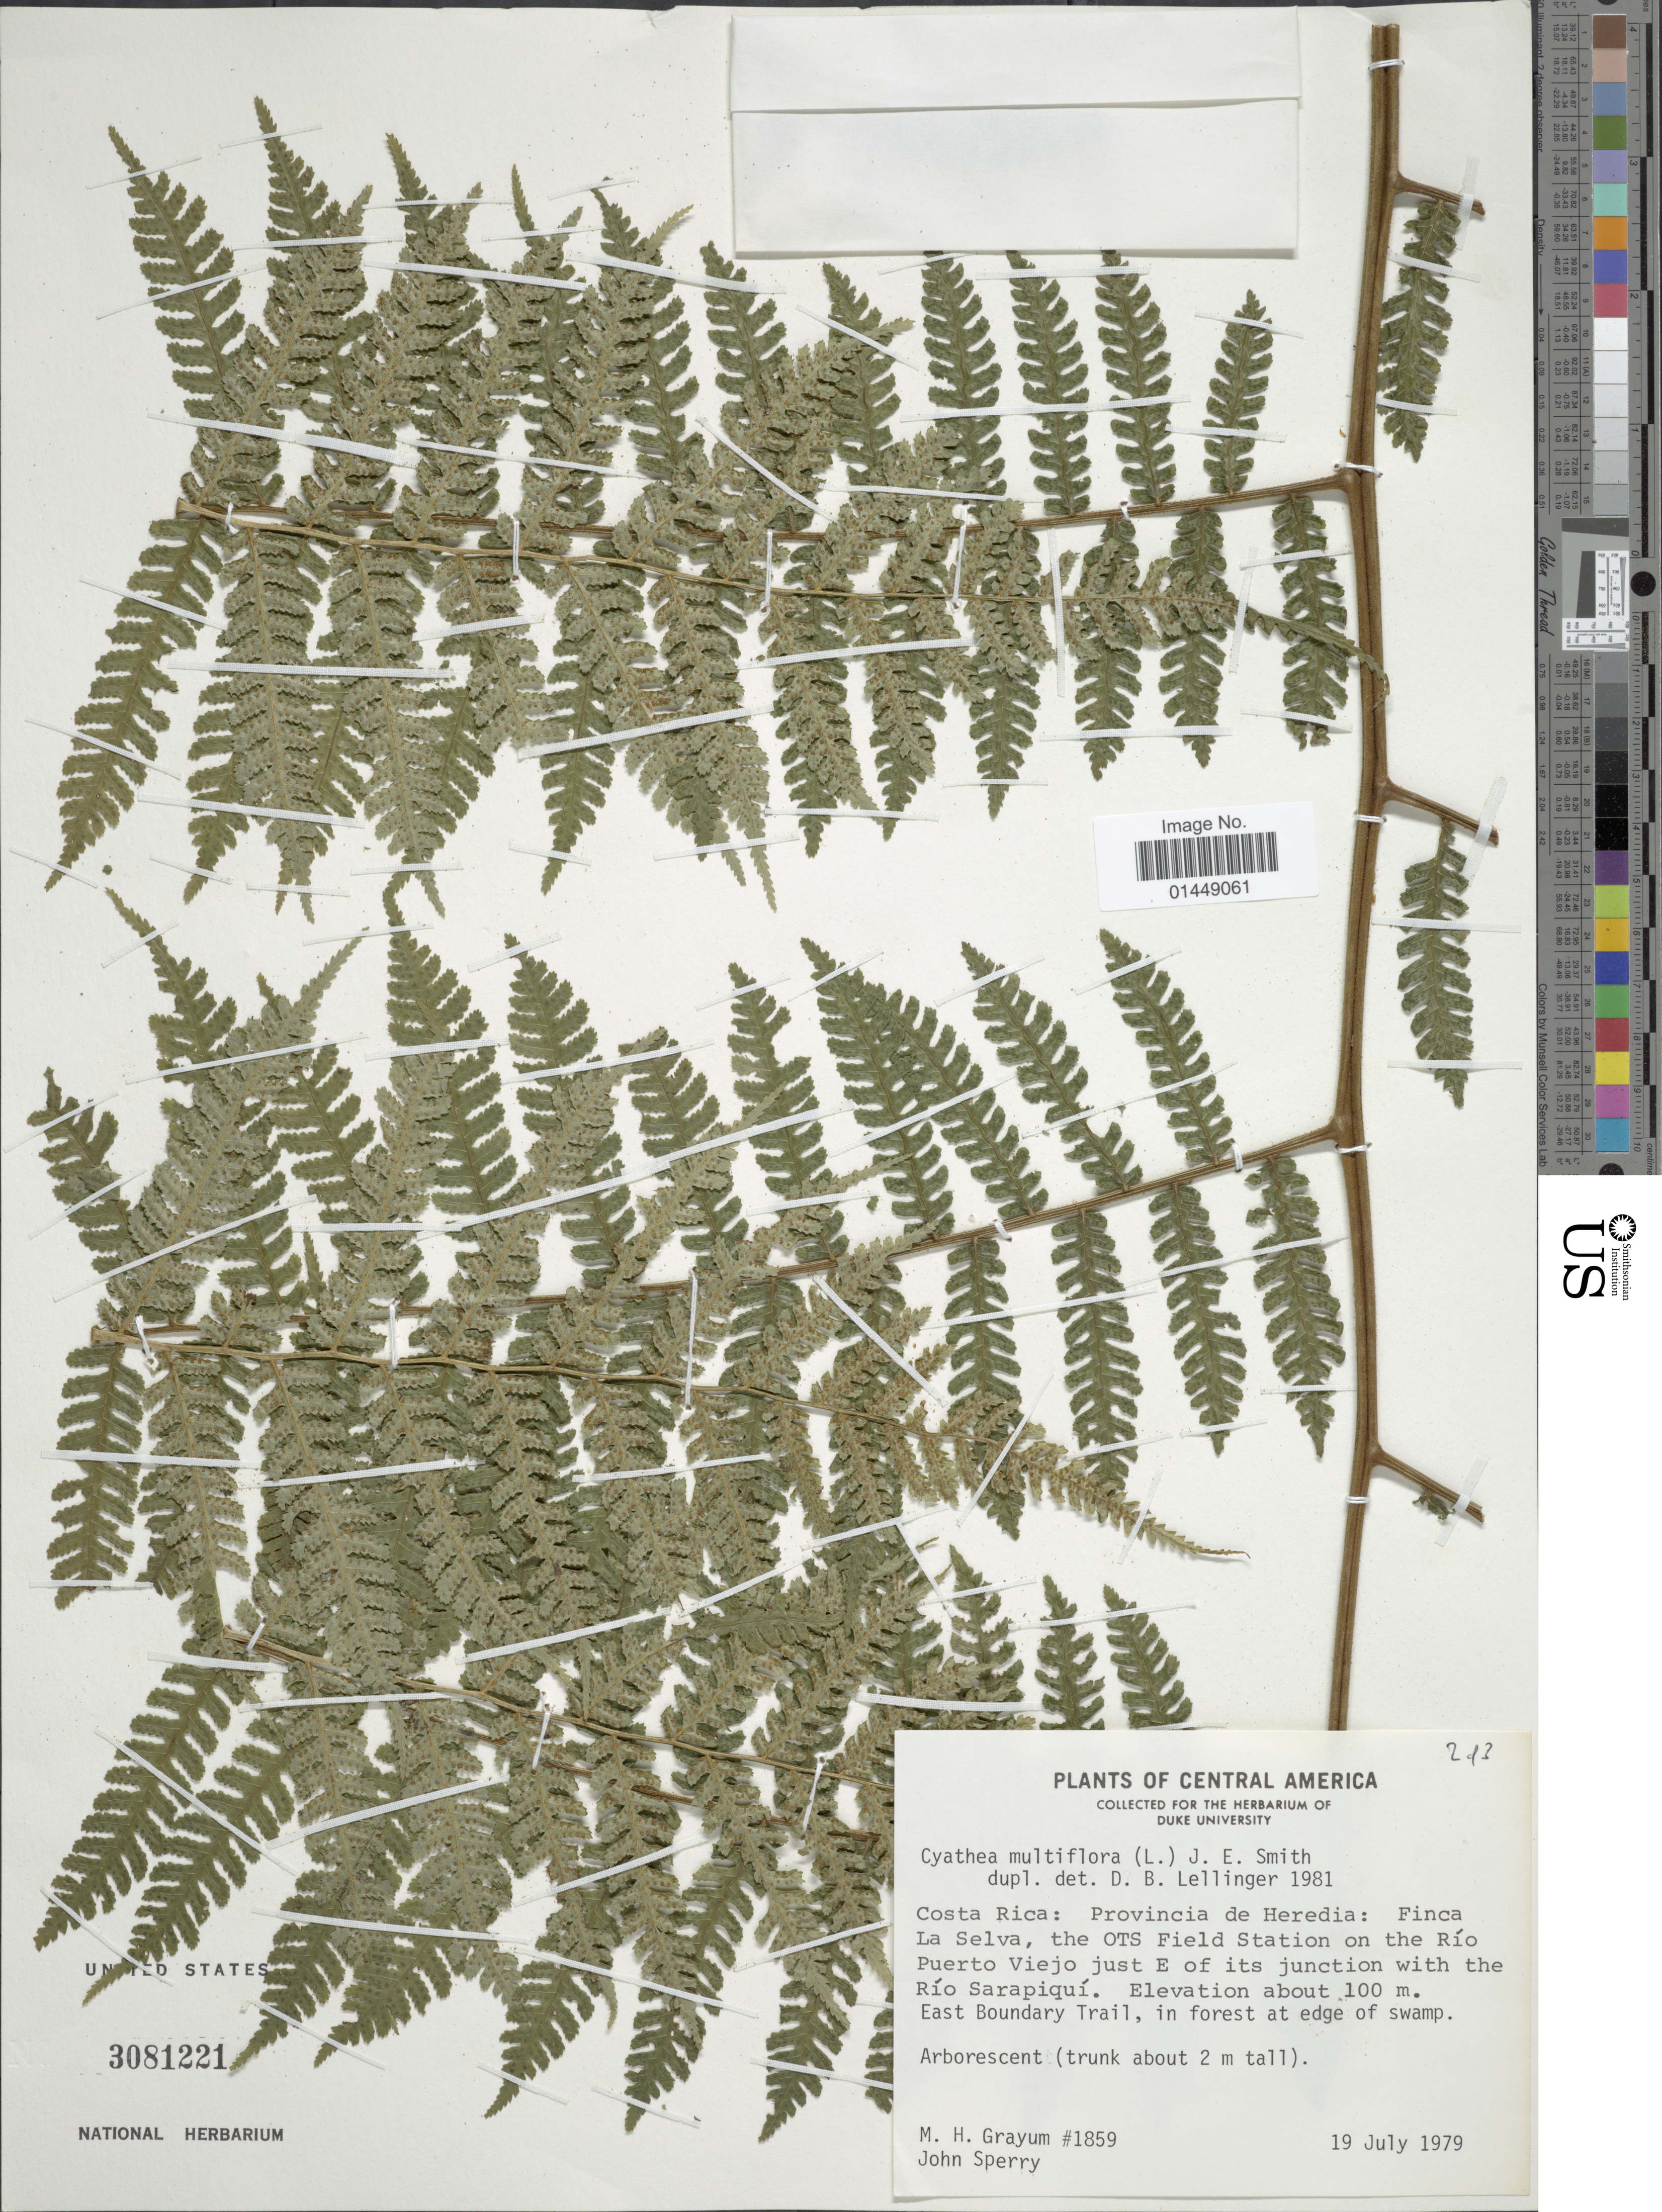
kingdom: Plantae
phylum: Tracheophyta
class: Polypodiopsida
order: Cyatheales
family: Cyatheaceae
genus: Cyathea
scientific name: Cyathea multiflora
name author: Sm.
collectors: M. H. Grayum & J. Sperry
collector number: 1859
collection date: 1979-07-19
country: Costa Rica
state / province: Heredia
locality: Costa Rica: Provincia de Heredia: Finca La Selva, the OTS Field Station on the Río Puerto Viejo just E of its junction with the Río Sarapiquí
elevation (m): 100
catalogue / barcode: US 3081221